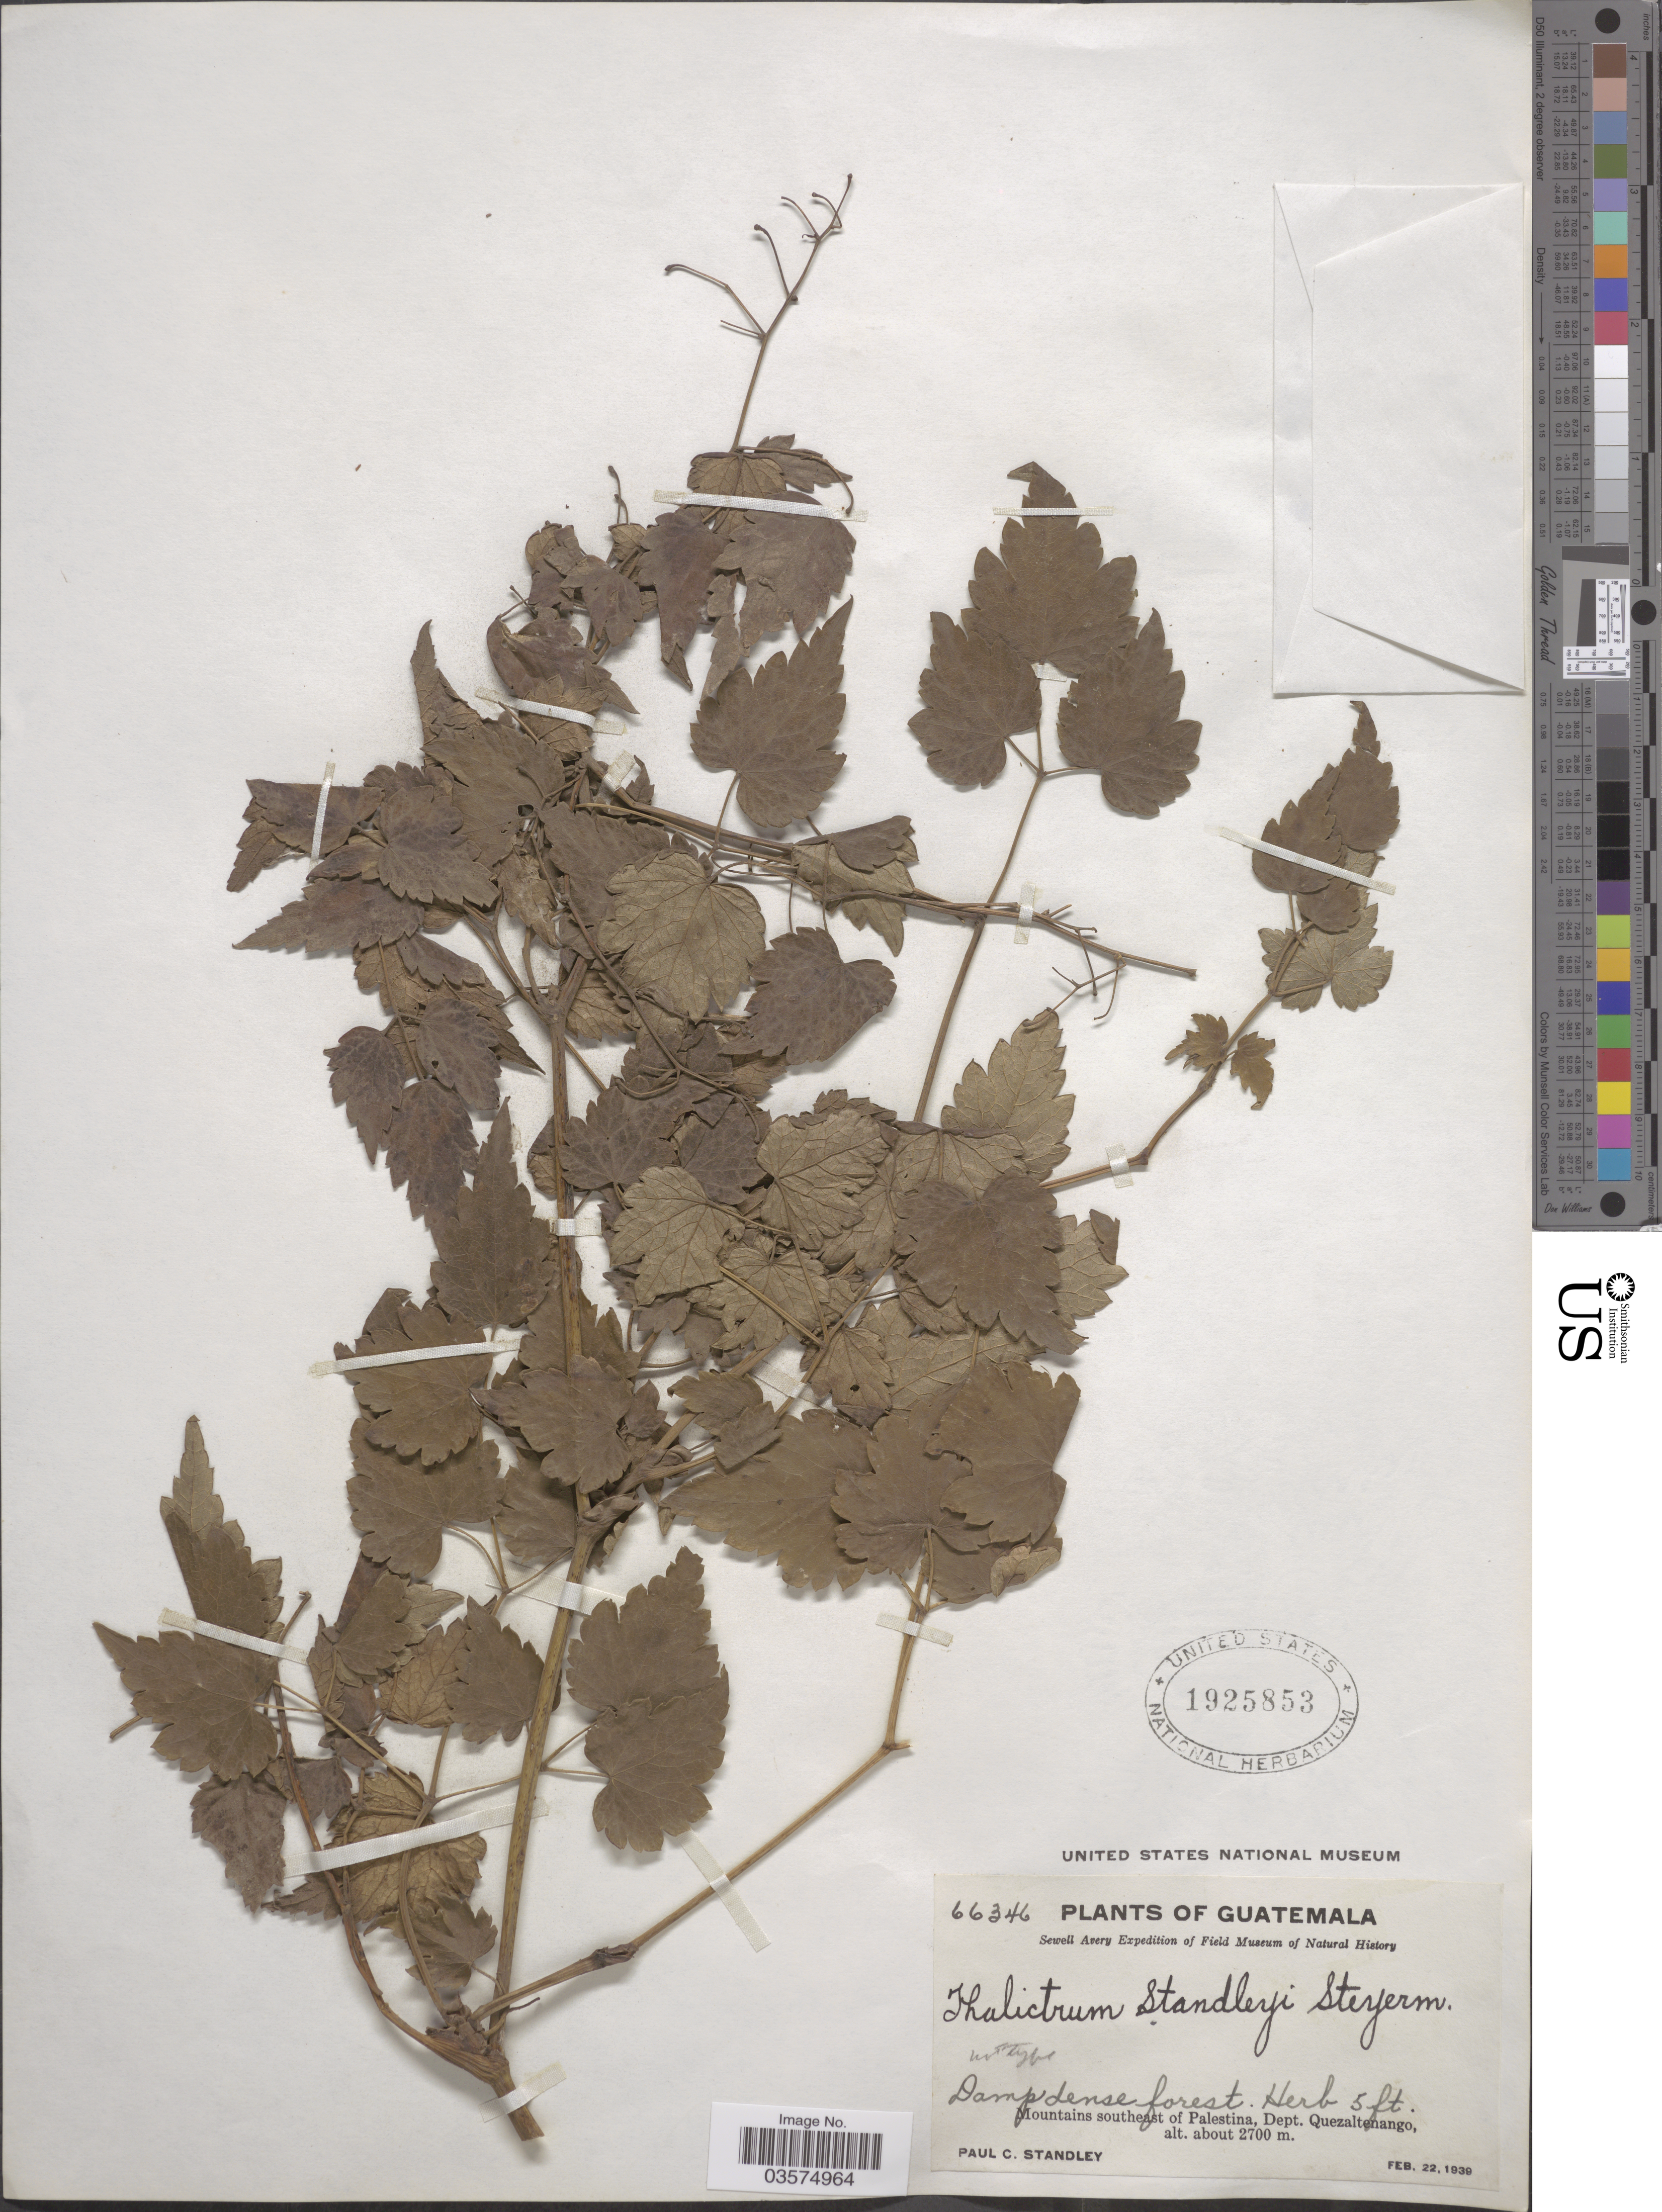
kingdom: Plantae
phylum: Tracheophyta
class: Magnoliopsida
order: Ranunculales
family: Ranunculaceae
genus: Thalictrum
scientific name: Thalictrum standleyi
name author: Steyerm.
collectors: P. C. Standley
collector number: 66346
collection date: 1939-02-22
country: Guatemala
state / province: Quetzaltenango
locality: Mountains southeast of Palestina, Dept. Quezaltenango.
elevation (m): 2700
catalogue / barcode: US 1925853